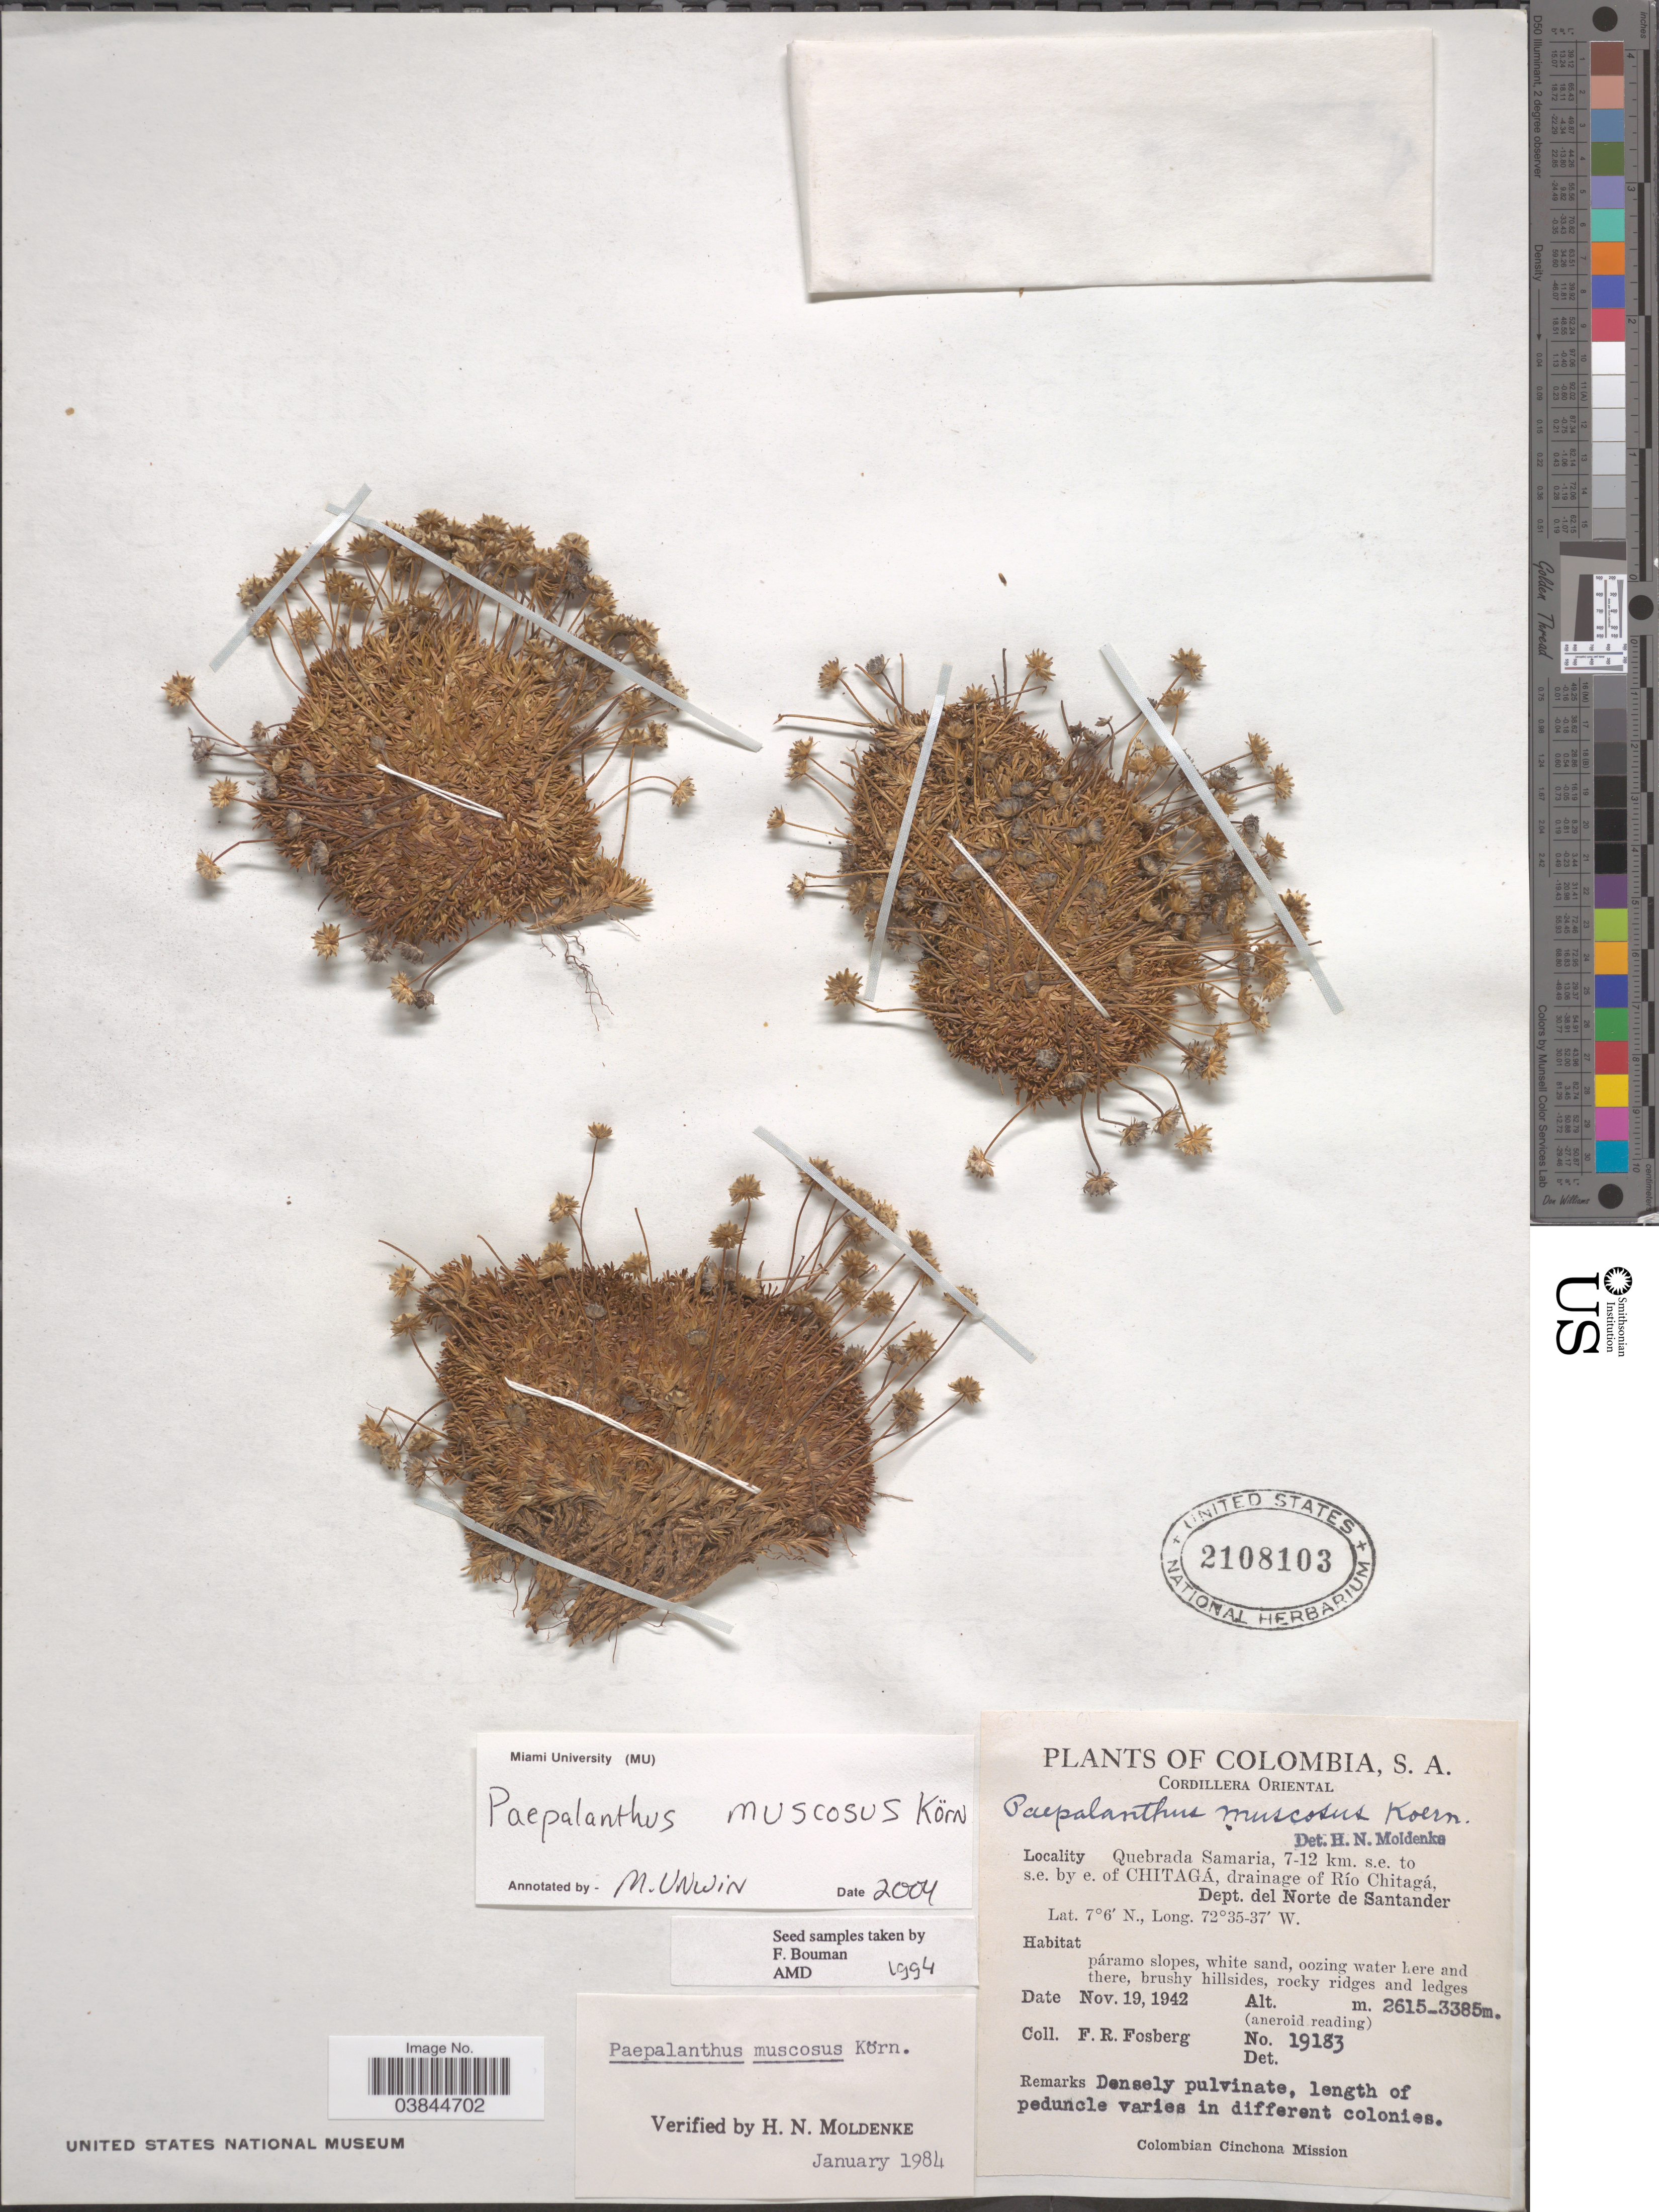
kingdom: Plantae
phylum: Tracheophyta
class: Liliopsida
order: Poales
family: Eriocaulaceae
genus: Paepalanthus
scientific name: Paepalanthus muscosus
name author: Körn.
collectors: F. R. Fosberg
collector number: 19183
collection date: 1942-11-19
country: Colombia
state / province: Norte de Santander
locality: Cordillera Oriental. Quebrada Samaria, 7-12 km. s.e. to s.e. by e. of Chitagá, drainage of Río Chitagá, Dept. del Norte de Santander.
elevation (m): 2615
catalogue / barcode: US 2108103